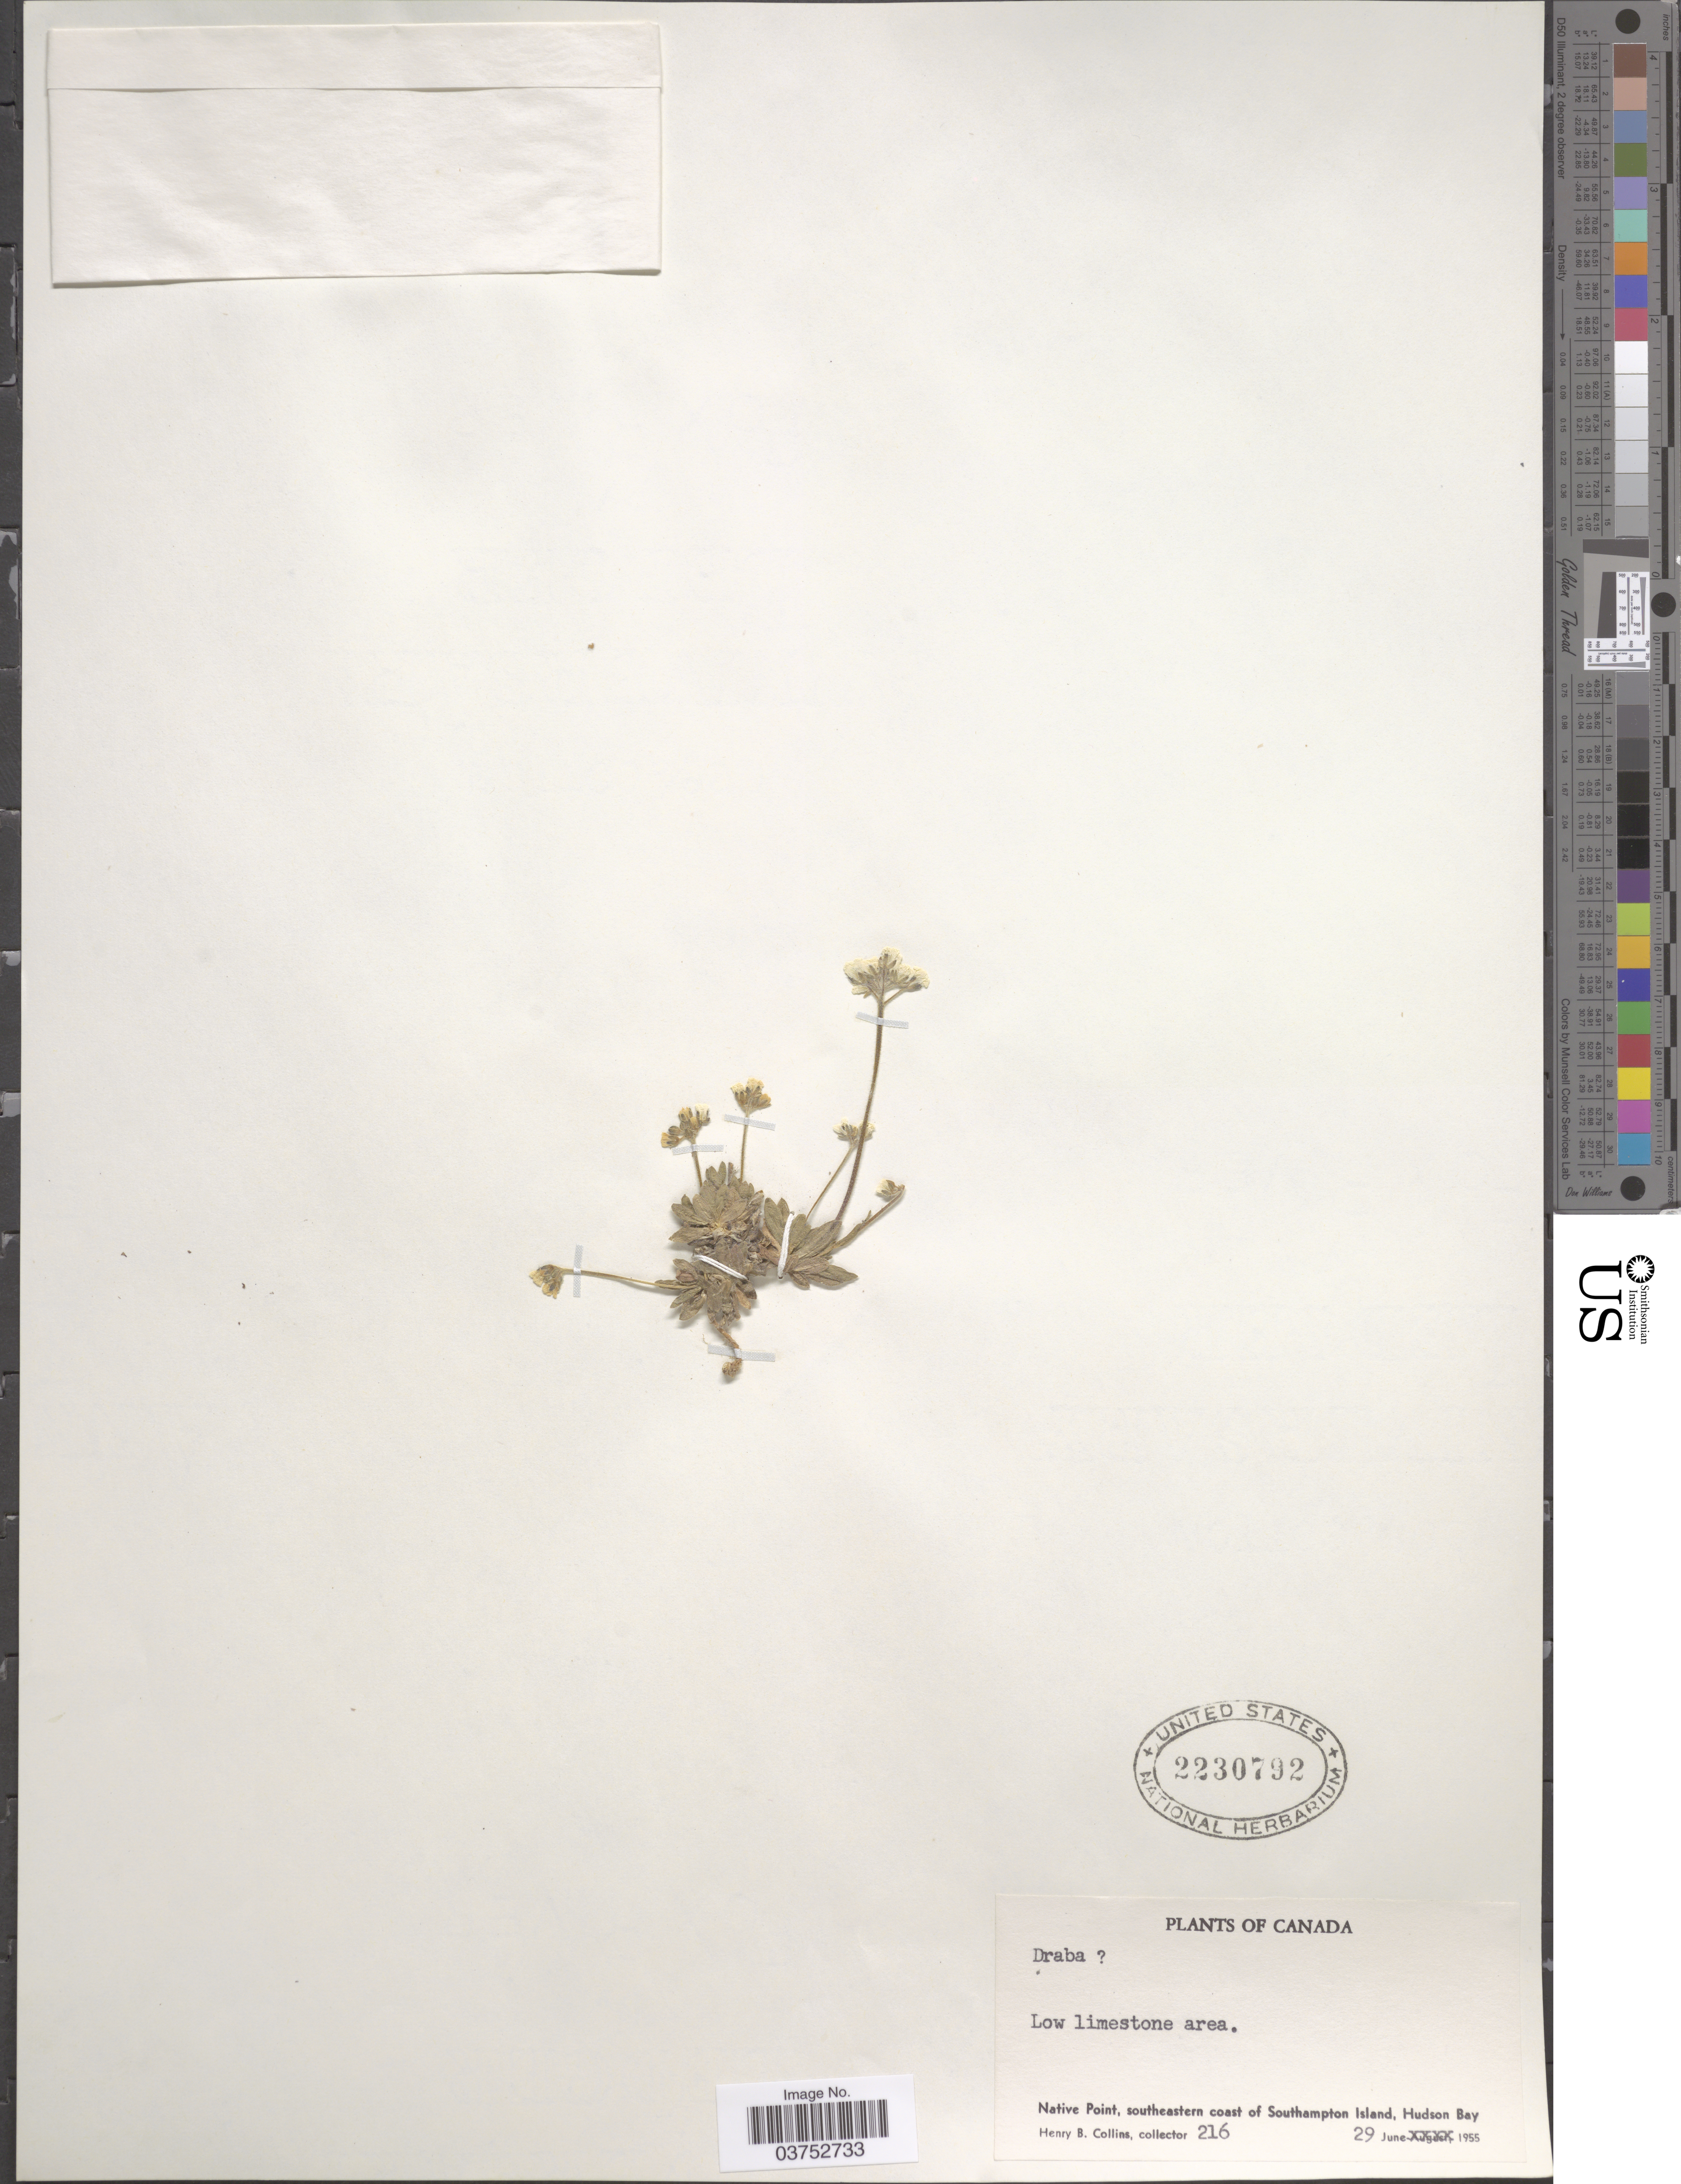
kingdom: Plantae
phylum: Tracheophyta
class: Magnoliopsida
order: Brassicales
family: Brassicaceae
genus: Draba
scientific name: Draba sp.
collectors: H. Collins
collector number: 216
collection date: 1955-06-29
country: Canada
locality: Native Point, southeastern coast of Southampton Island, Hudson Bay.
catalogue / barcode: US 2230792